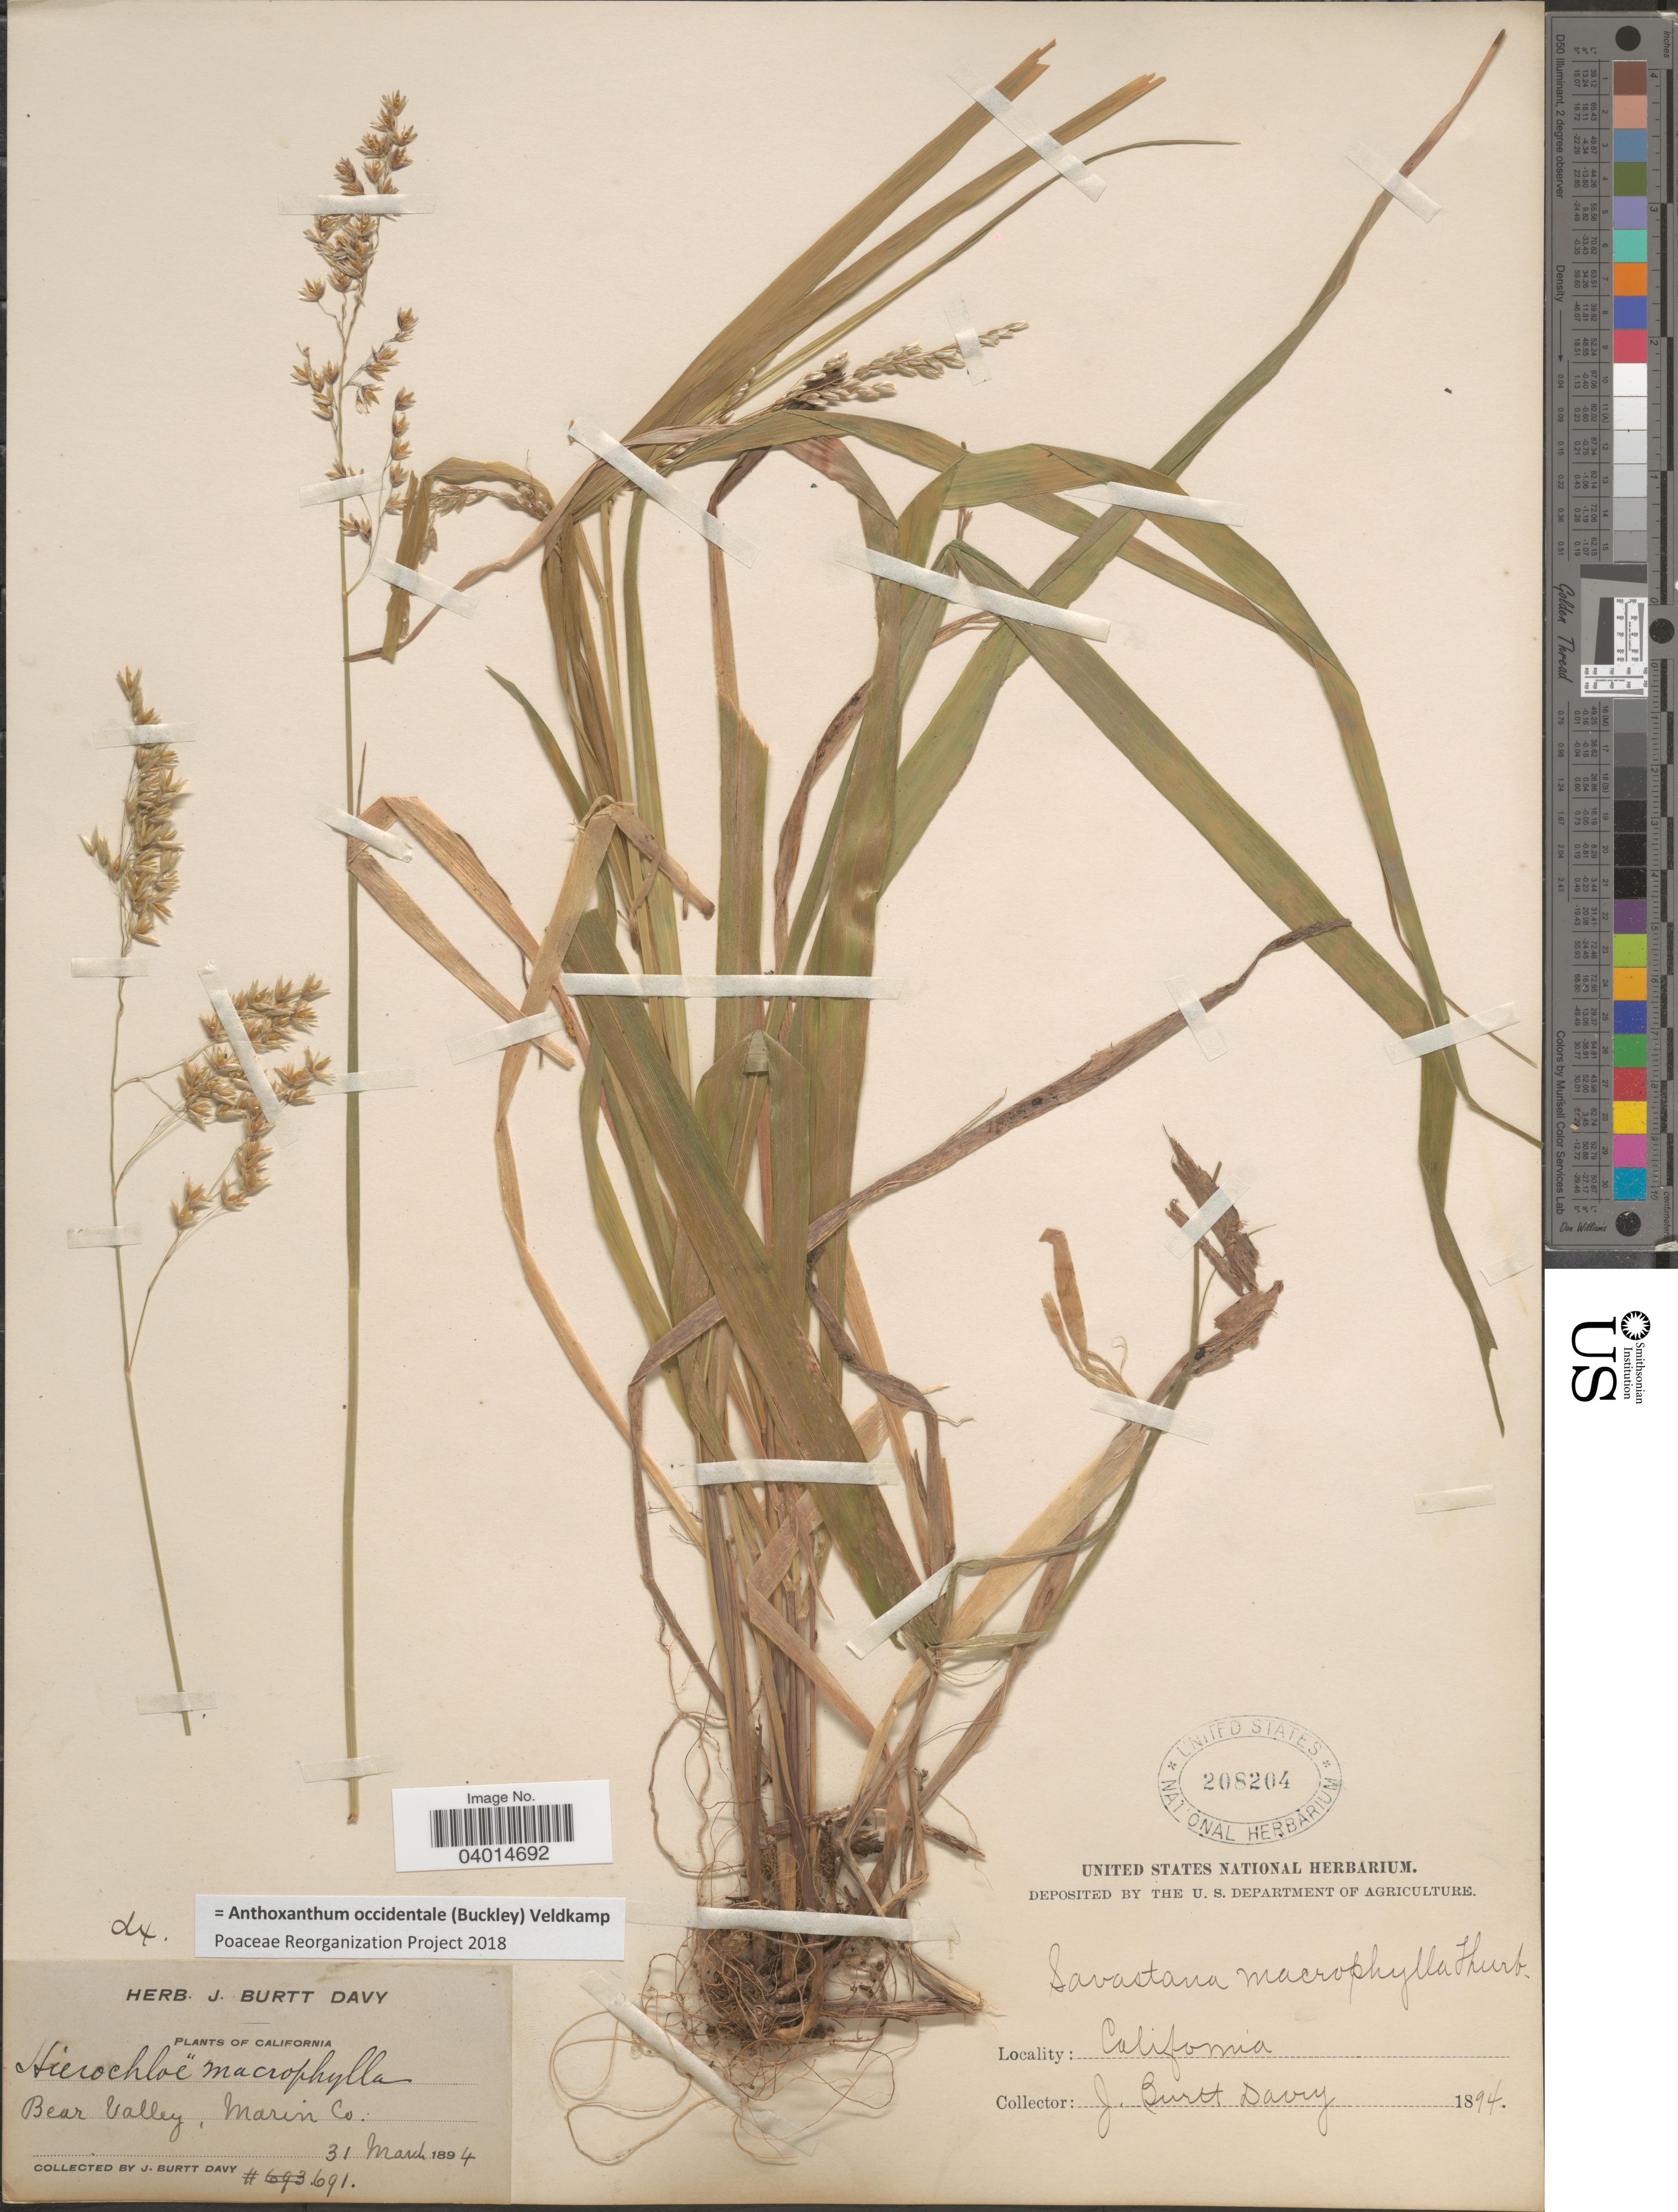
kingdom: Plantae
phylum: Tracheophyta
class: Liliopsida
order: Poales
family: Poaceae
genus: Anthoxanthum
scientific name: Anthoxanthum occidentale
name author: (Buckley) Veldkamp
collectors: J. Burtt Davy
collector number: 691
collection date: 1894-03-31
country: United States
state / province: California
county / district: Marin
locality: Bear Valley, Marin Co.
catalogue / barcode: US 208204